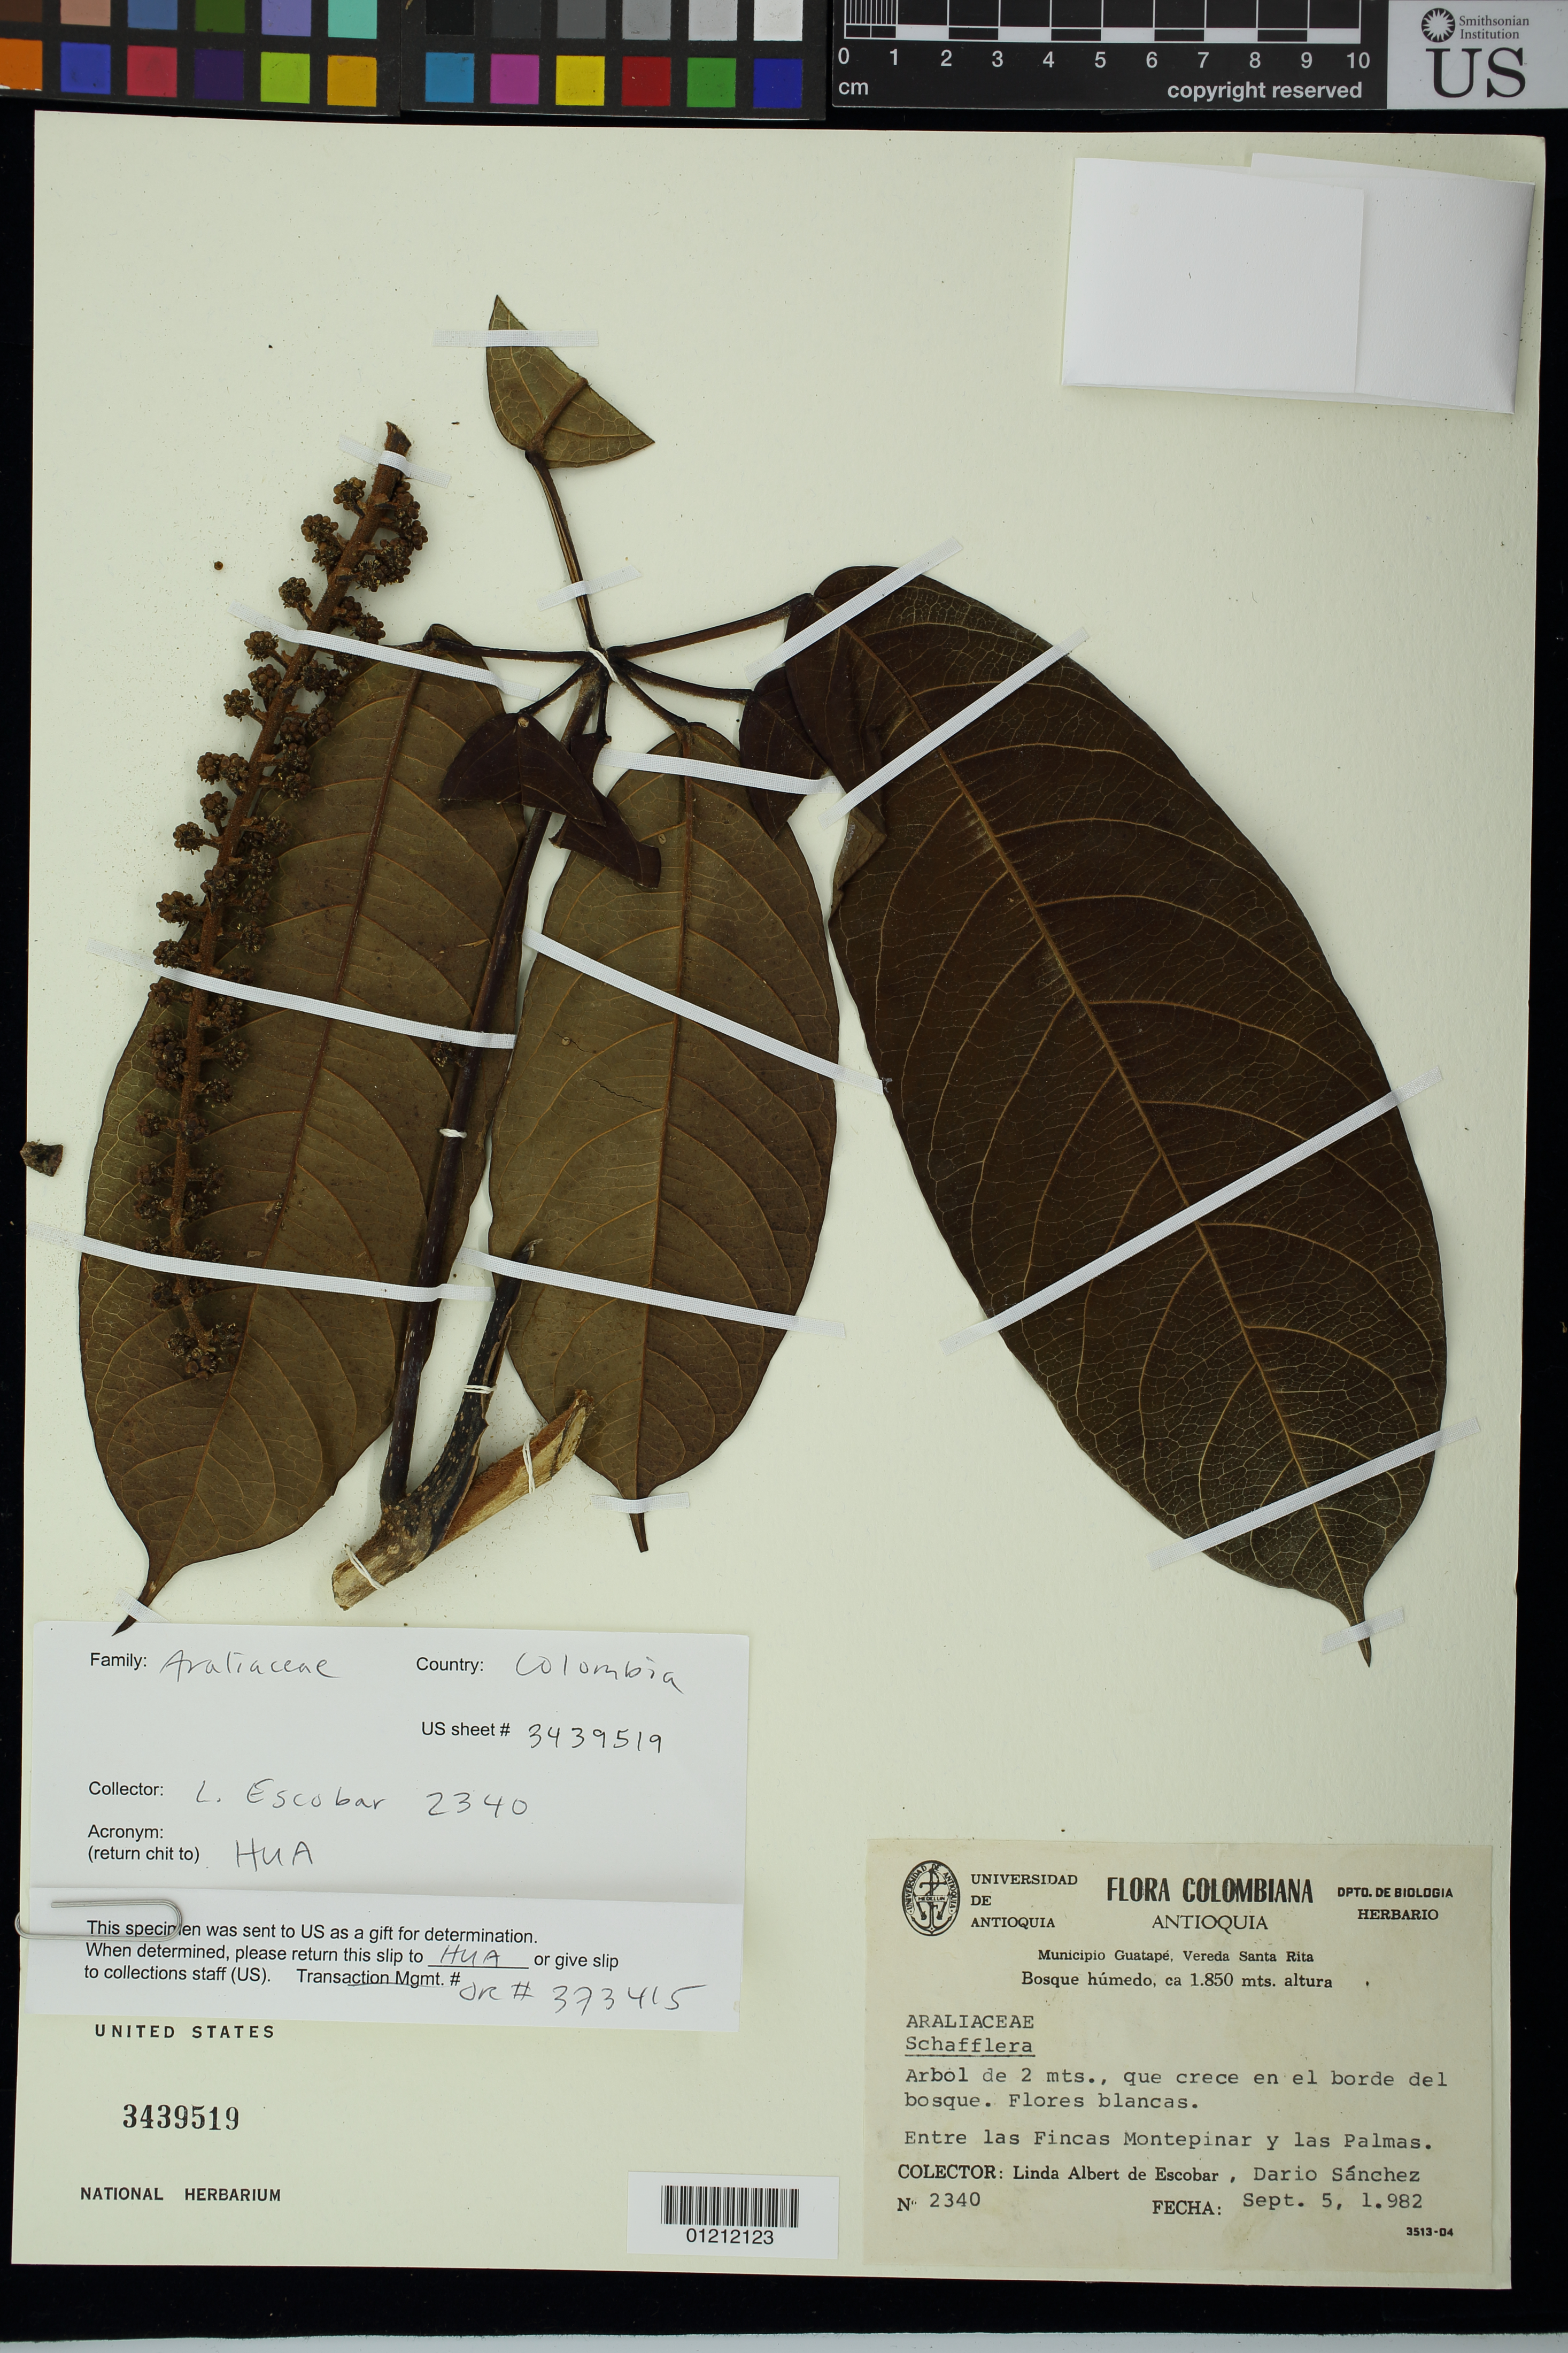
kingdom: Plantae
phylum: Tracheophyta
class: Magnoliopsida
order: Apiales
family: Araliaceae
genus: Schefflera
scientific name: Schefflera sp.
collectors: L. K. de Escobar & D. Sánchez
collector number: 2340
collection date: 1982-09-05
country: Colombia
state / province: Antioquia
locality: Municipio Guatapé, Vereda Santa Rita.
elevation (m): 1850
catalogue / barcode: US 3439519